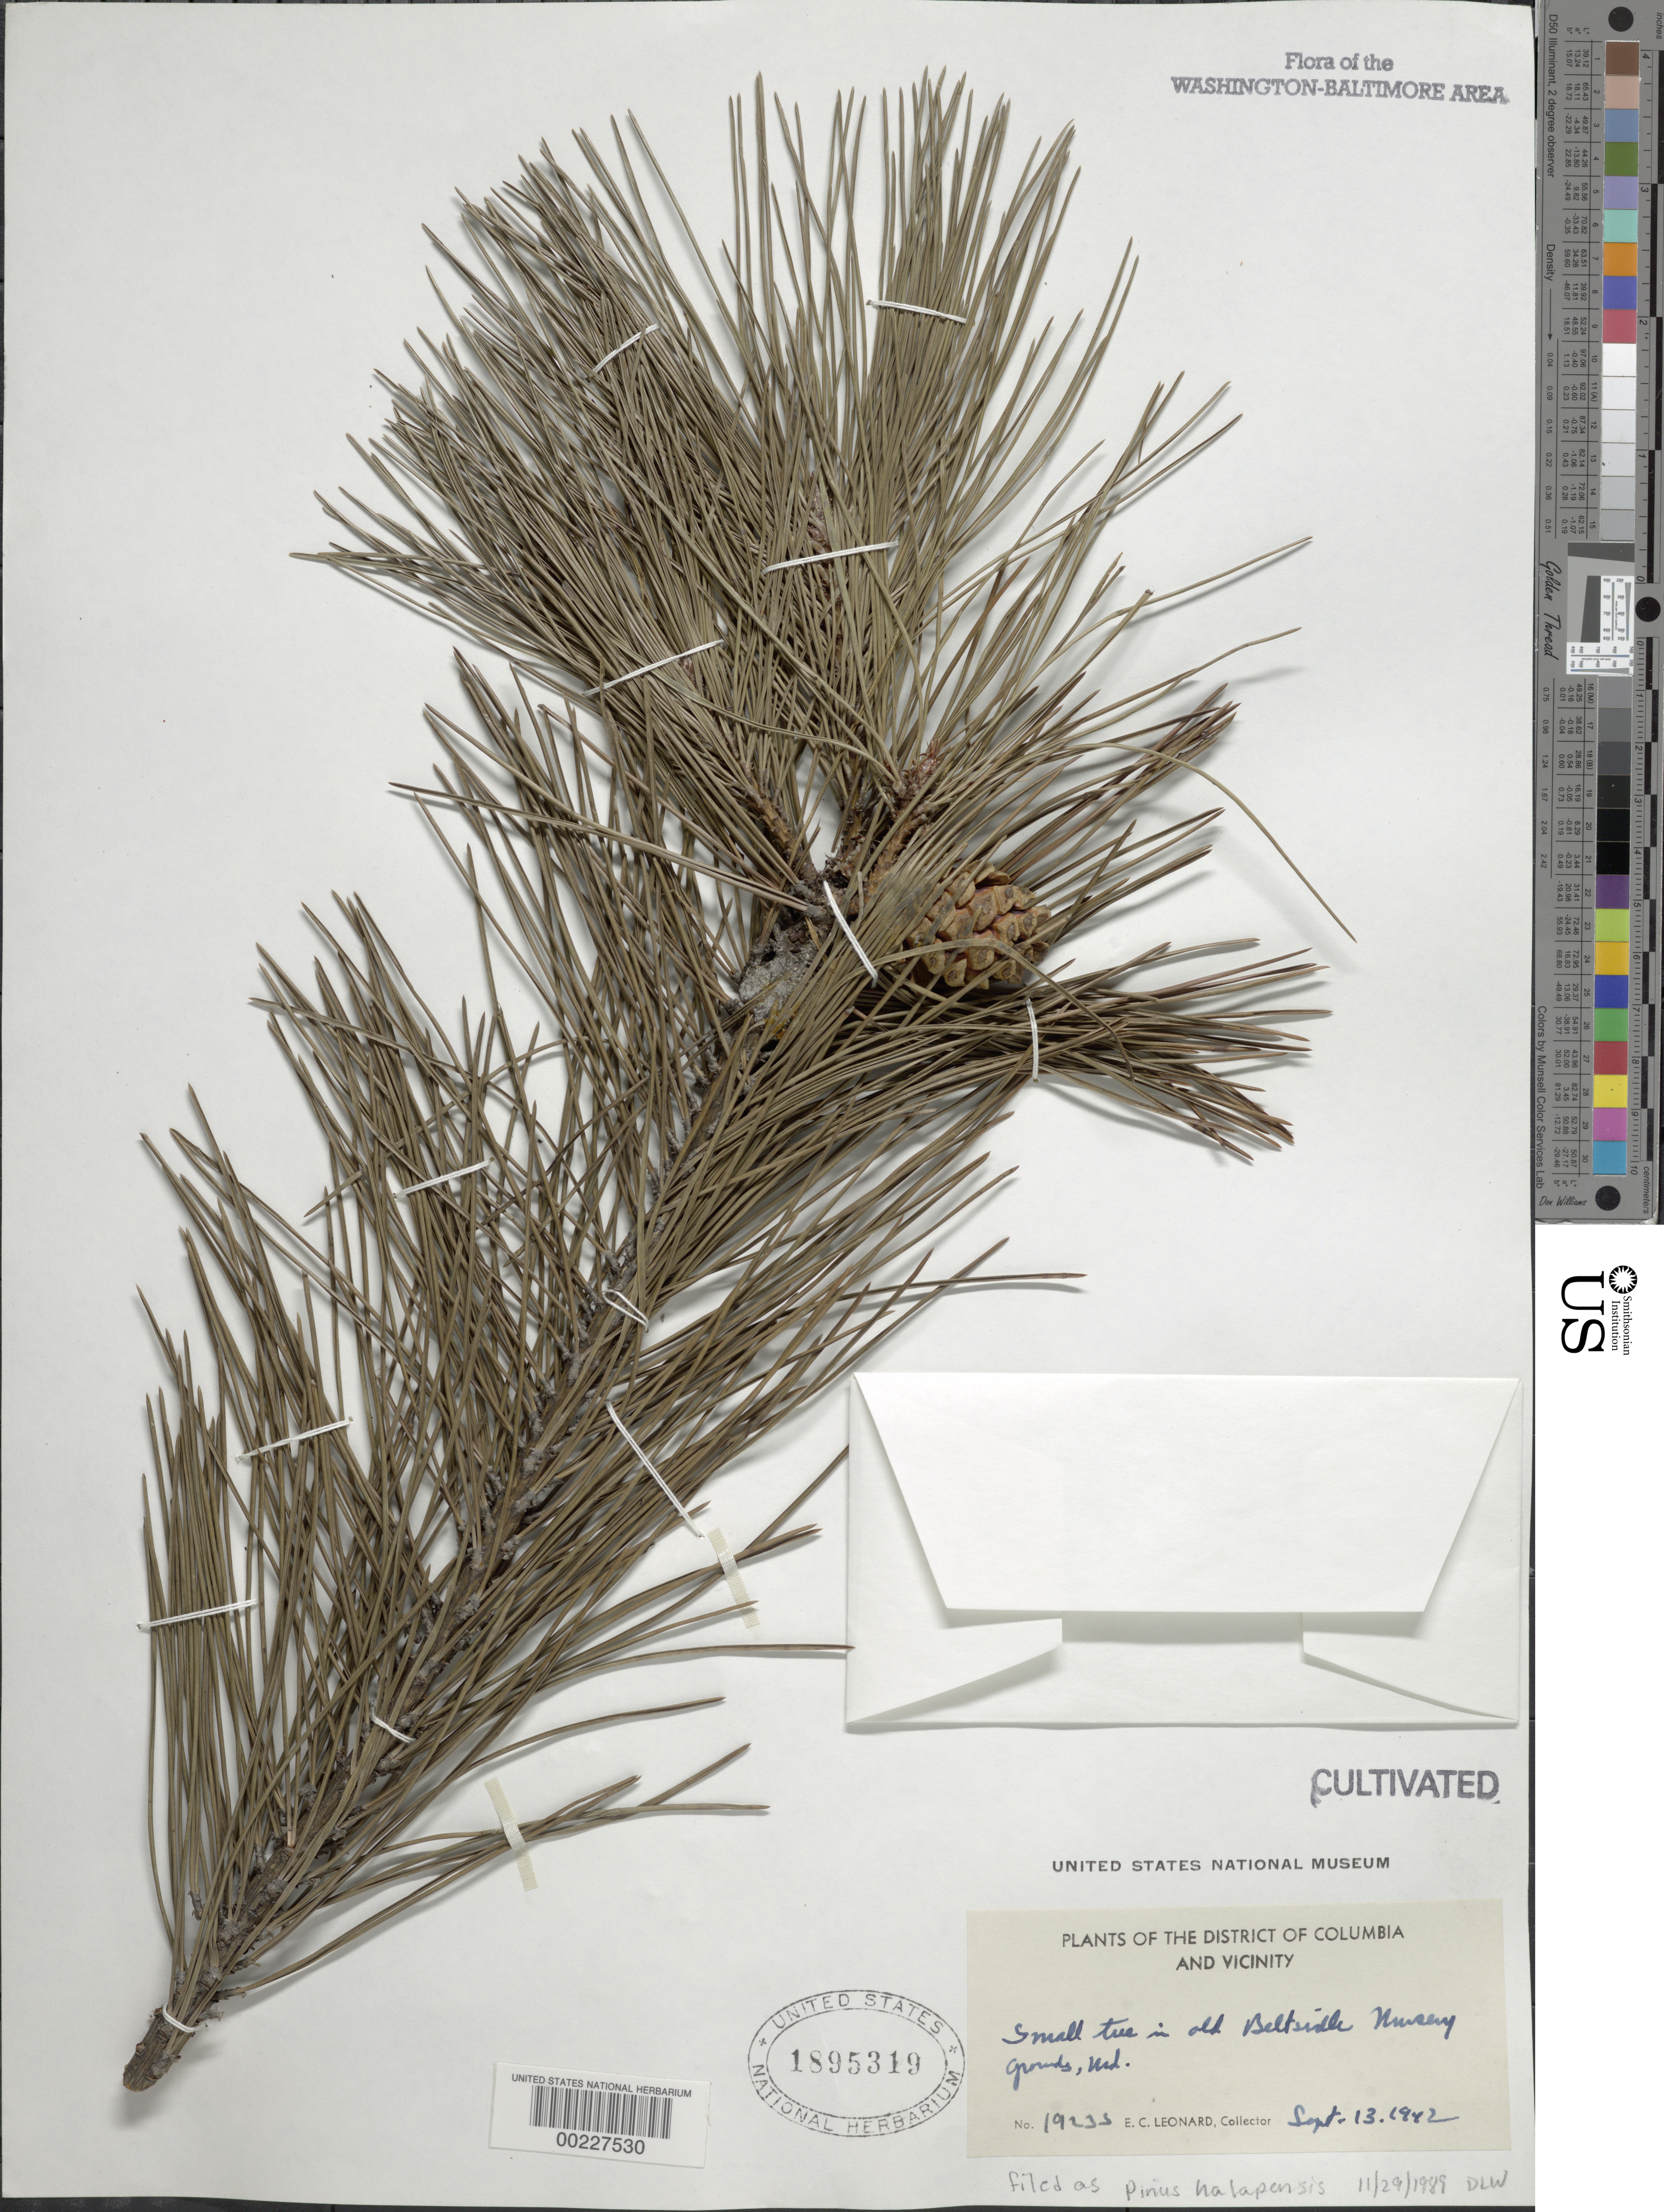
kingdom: Plantae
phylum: Tracheophyta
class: Pinopsida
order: Pinales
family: Pinaceae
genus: Pinus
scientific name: Pinus halepensis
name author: Mill.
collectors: E. C. Leonard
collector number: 19235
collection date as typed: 13 Sep 1942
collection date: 1942-09-13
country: United States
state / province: Maryland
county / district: Prince George's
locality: In Old Beltsville Nursery grounds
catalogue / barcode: US 1895319